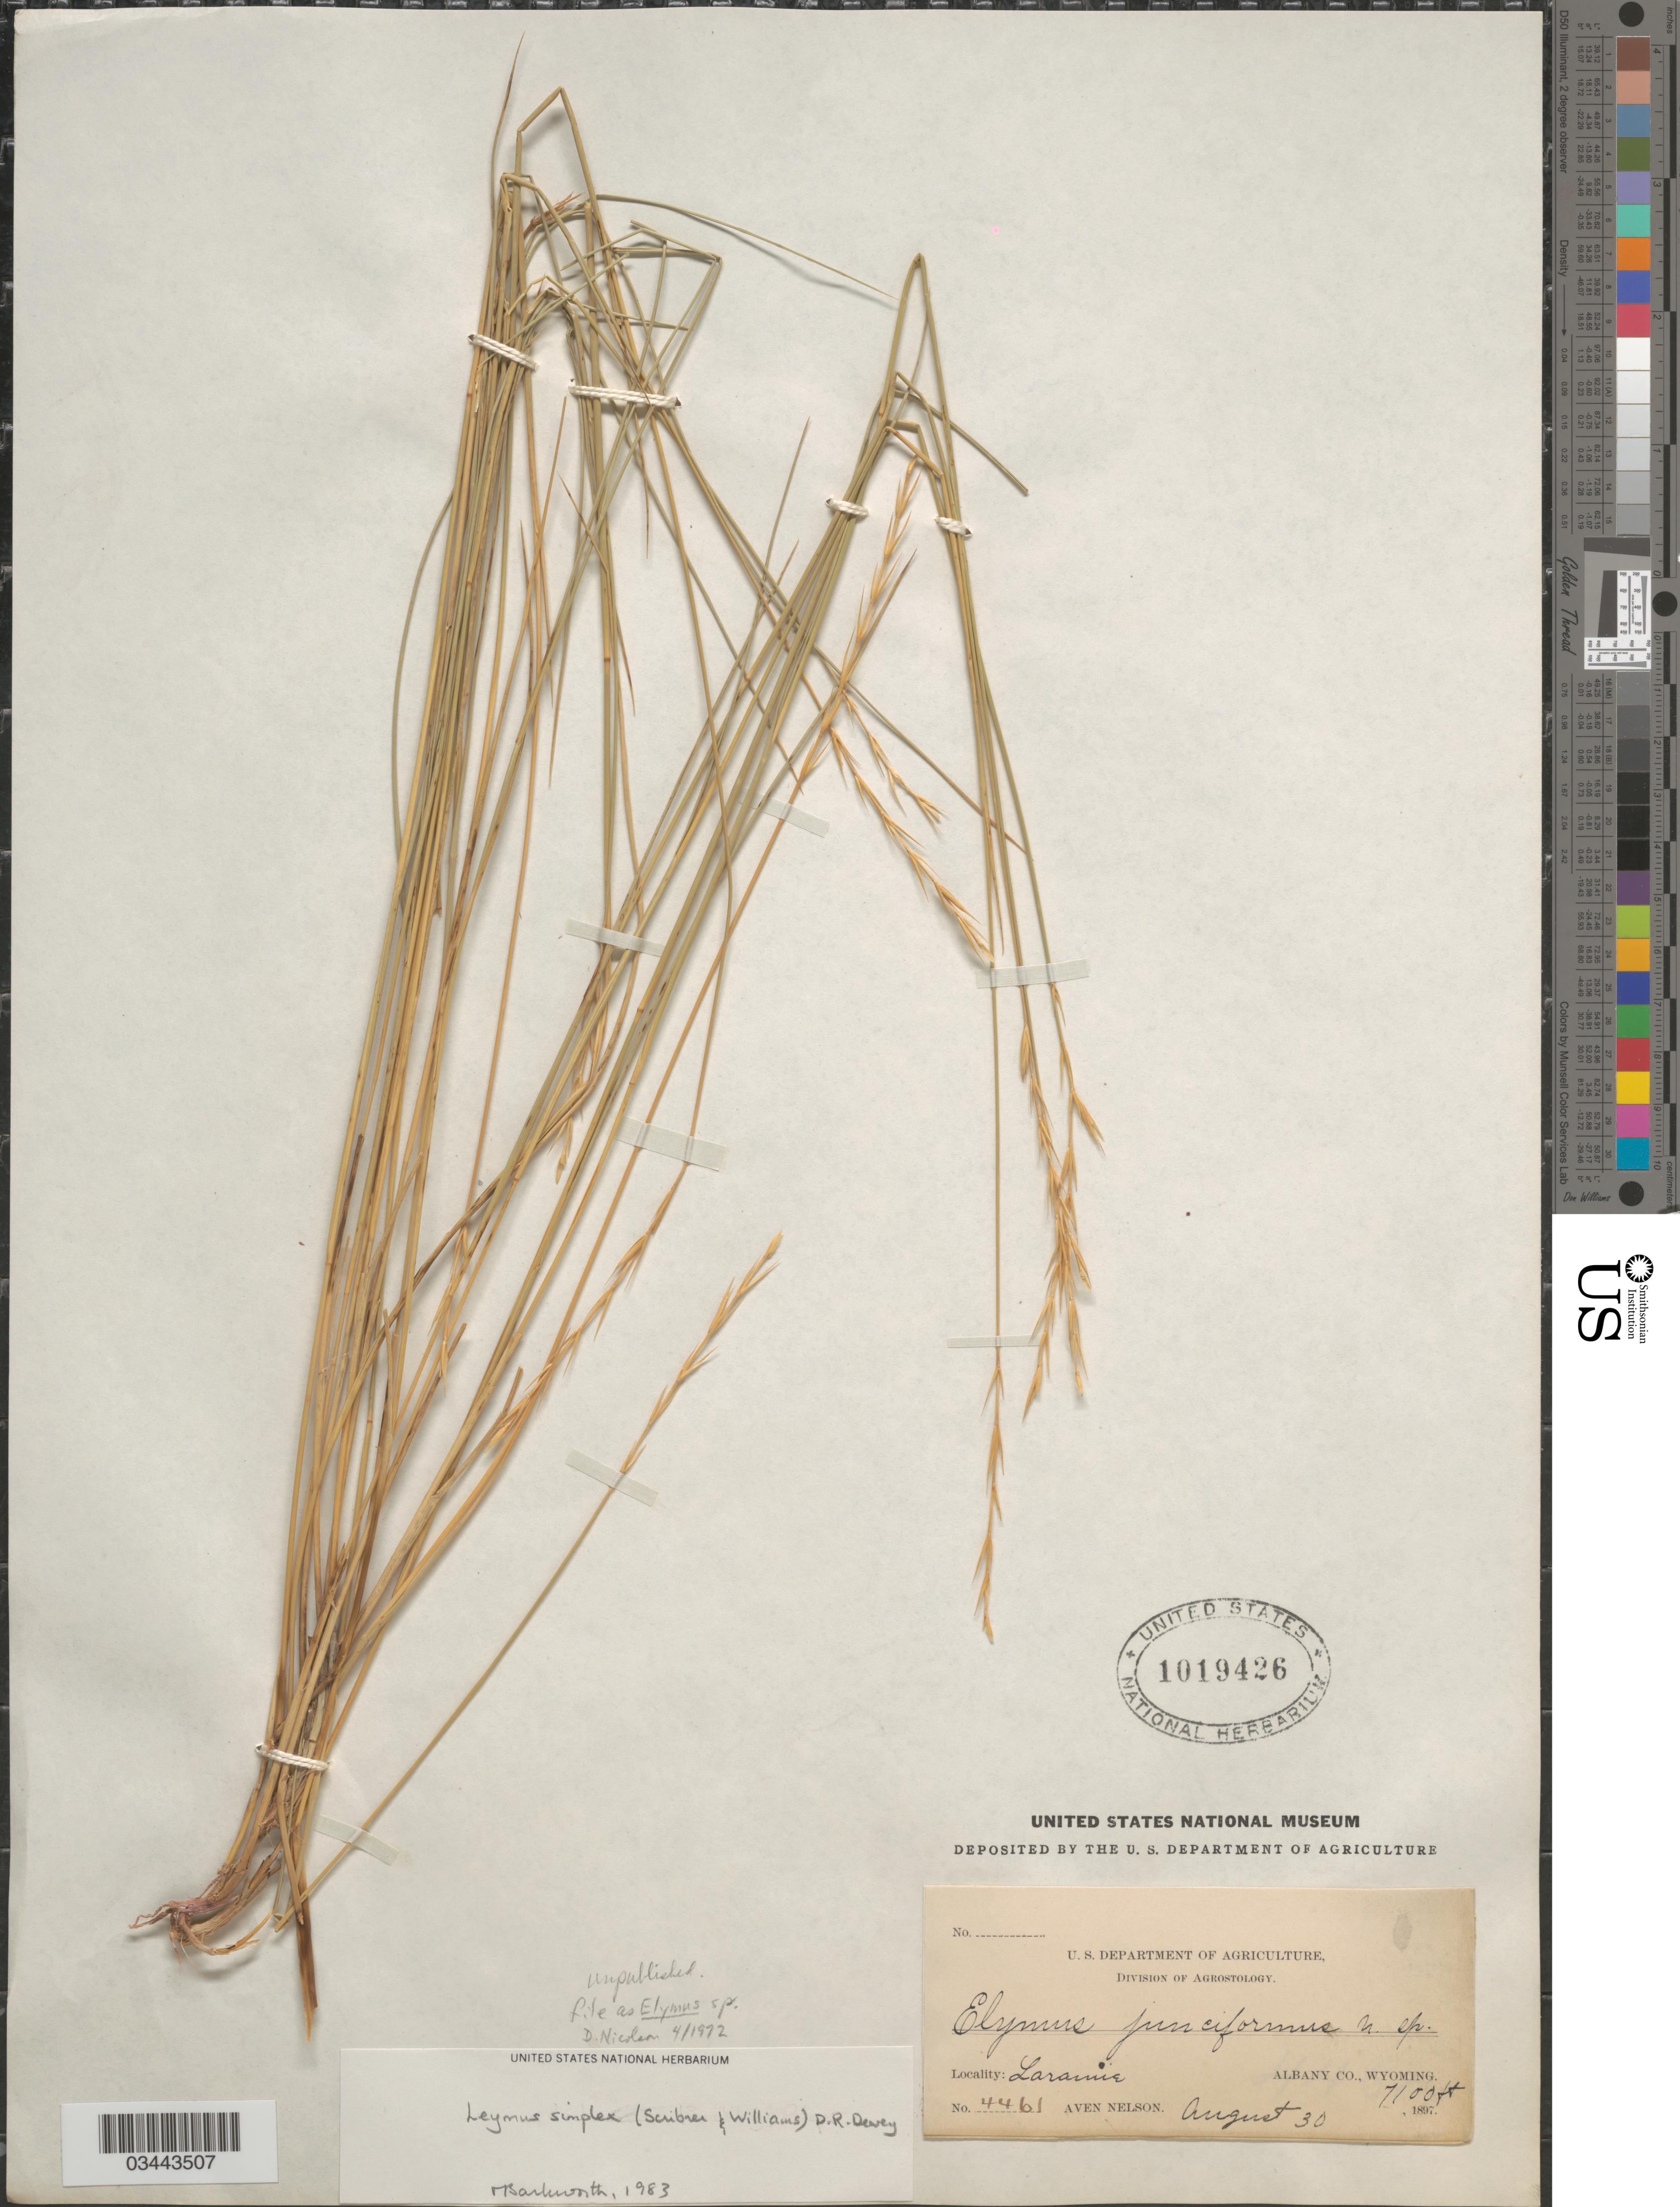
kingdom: Plantae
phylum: Tracheophyta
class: Liliopsida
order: Poales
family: Poaceae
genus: Leymus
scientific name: Leymus simplex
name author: (Scribn. & T.A. Williams) Dewey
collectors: A. Nelson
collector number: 4461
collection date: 1897-08-30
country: United States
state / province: Wyoming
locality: Laramie. Albany Co.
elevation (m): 2164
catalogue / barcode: US 1019426